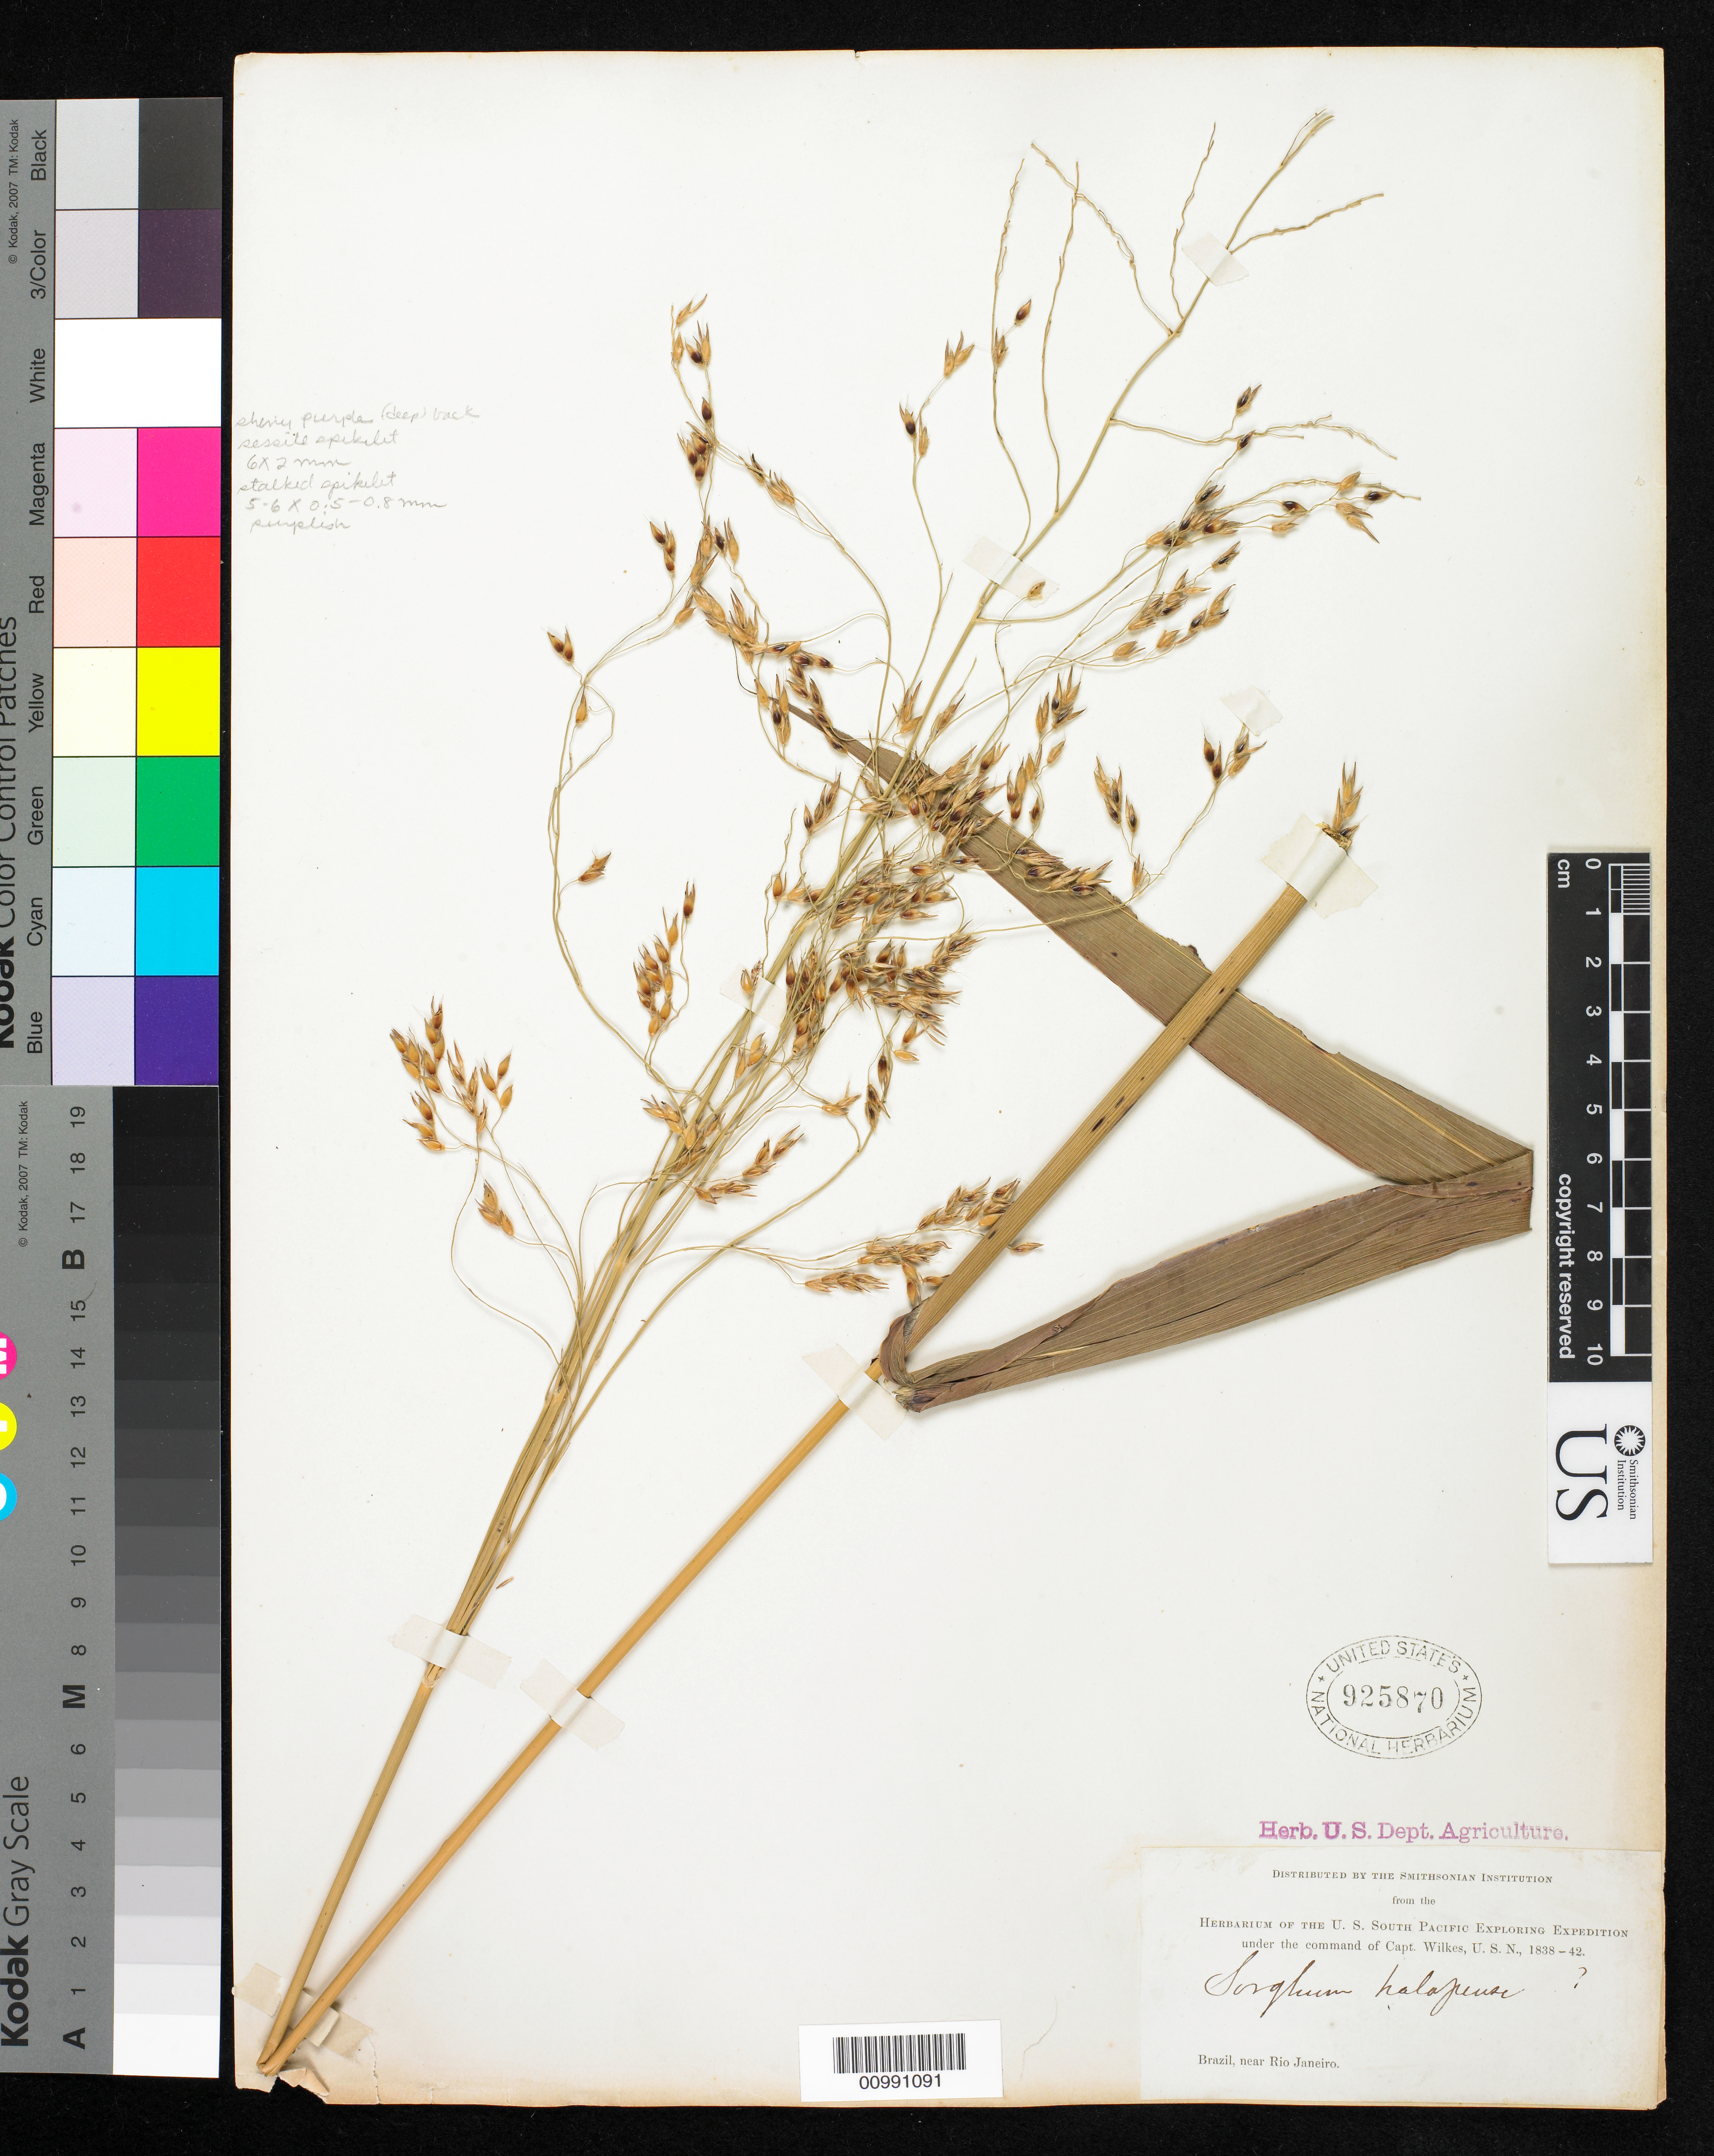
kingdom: Plantae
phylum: Tracheophyta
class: Liliopsida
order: Poales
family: Poaceae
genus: Sorghum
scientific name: Sorghum arundinaceum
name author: (Desv.) Stapf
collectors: Wilkes Explor. Exped.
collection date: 1838/1842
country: Brazil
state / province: Rio de Janeiro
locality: Brazil, Near Rio Janeiro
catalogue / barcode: US 925870